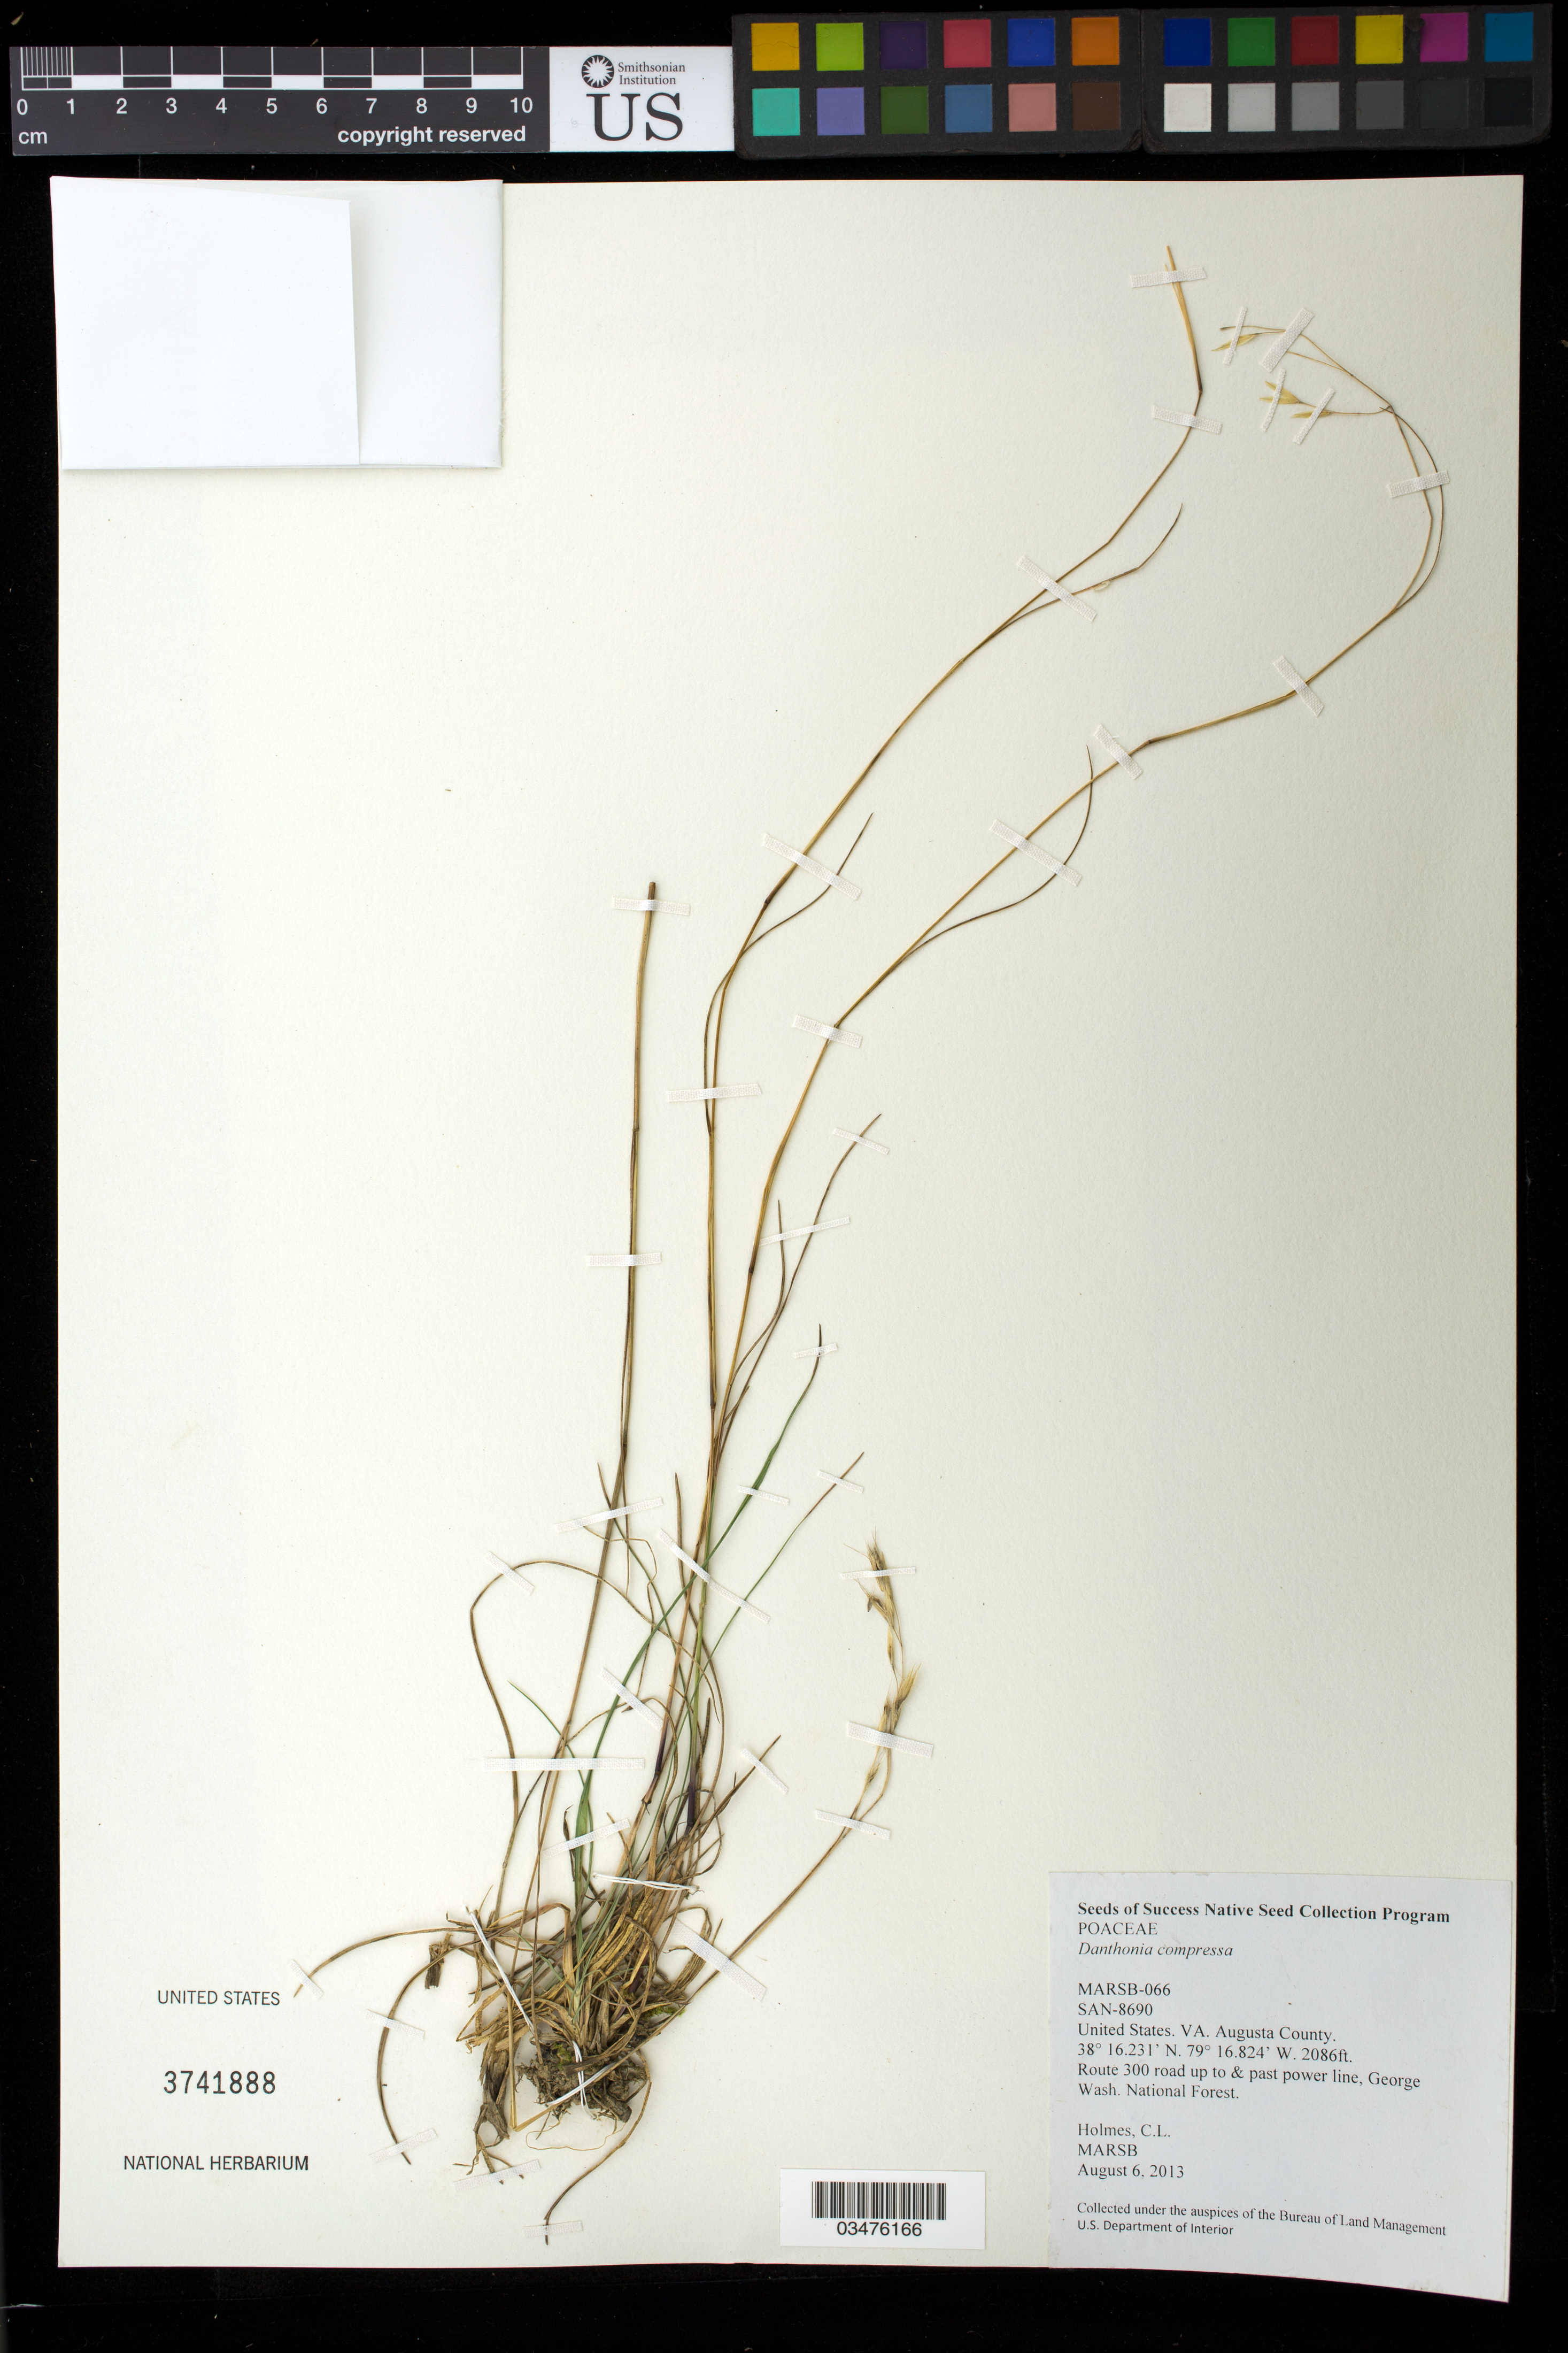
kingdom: Plantae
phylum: Tracheophyta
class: Liliopsida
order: Poales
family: Poaceae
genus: Danthonia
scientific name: Danthonia compressa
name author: Austin in F. Peck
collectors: C. Holmes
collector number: MARSB-066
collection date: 2013-08-06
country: United States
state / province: Virginia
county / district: Augusta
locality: Route 300 road up to and past power line, George Wash. National Forest.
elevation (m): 636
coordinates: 38 16.231 N, 79 16.824 W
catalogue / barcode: US 3741888